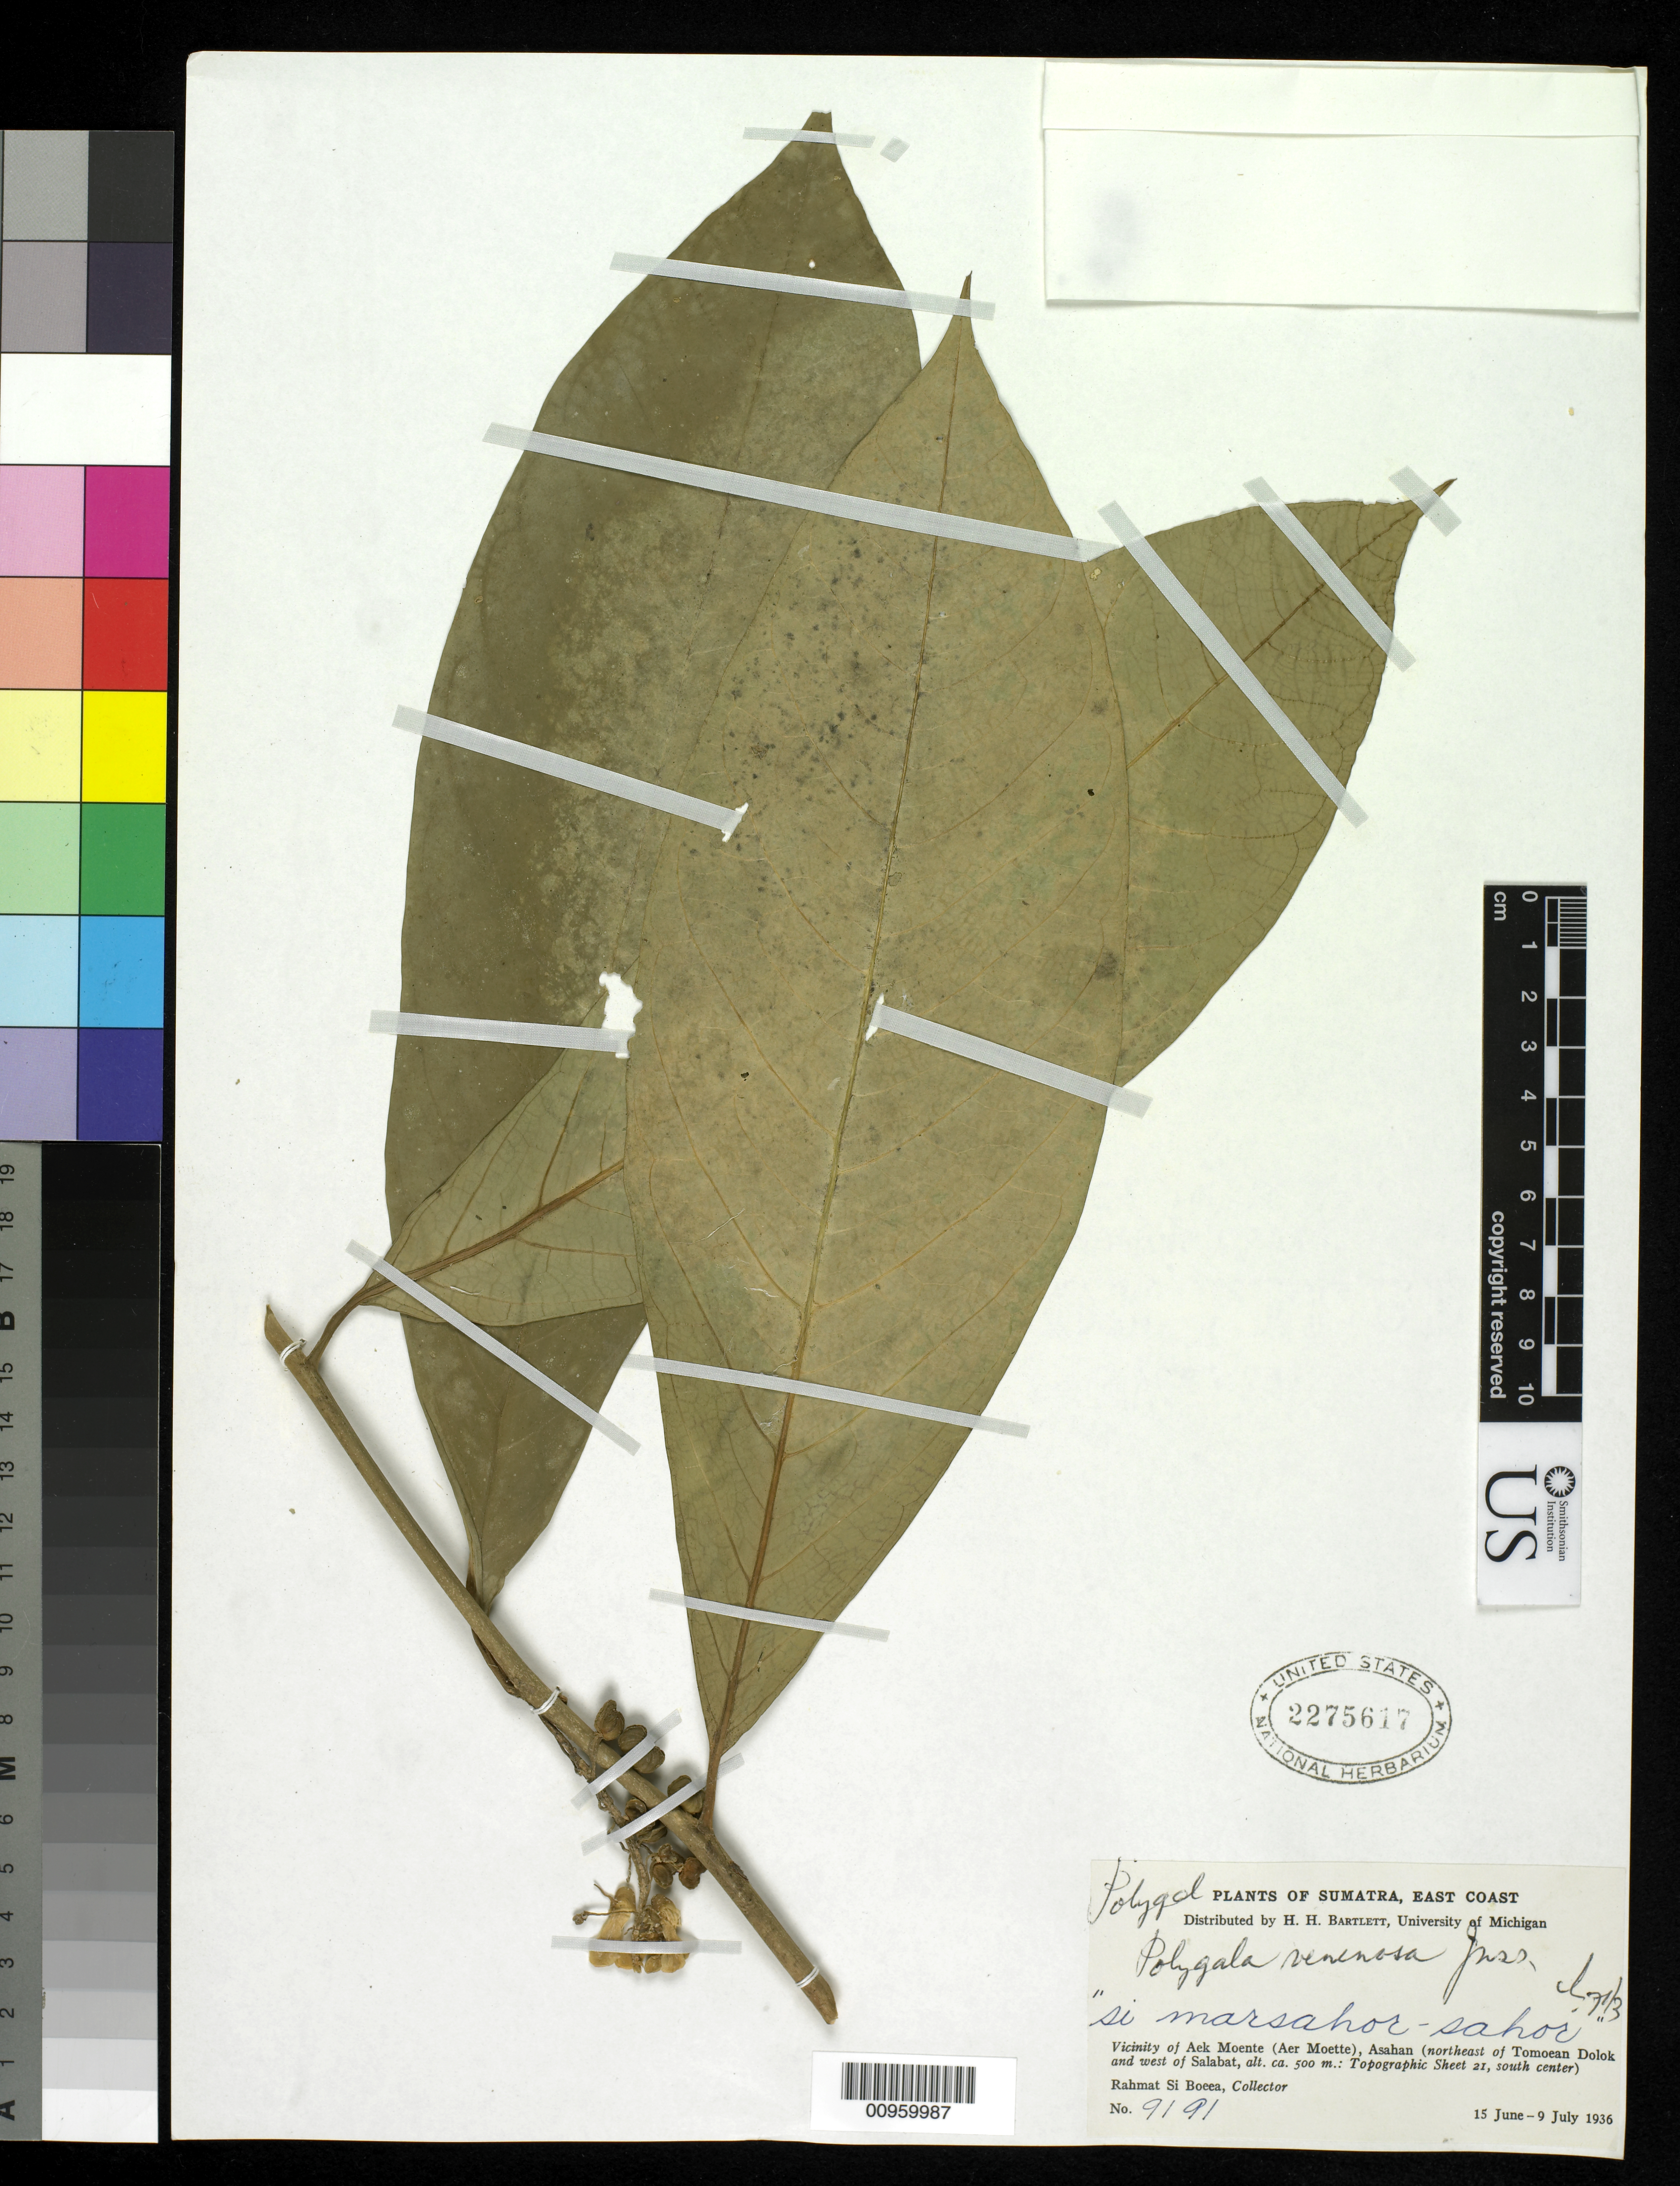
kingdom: Plantae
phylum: Tracheophyta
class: Magnoliopsida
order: Fabales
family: Polygalaceae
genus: Polygala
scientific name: Polygala venenosa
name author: Juss. ex Poir.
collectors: Rahmat Si Boeea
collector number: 9191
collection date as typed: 15 Jun 1936 to 09 Jul 1936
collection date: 1936-06-15/1936-07-09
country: Indonesia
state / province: Sumatra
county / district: Aceh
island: Sumatra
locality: Aek Moente (Aer Moette), Asahan (NE of Tomoean Dolok and W of Salabat). North Sumatra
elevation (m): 500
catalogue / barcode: US 2275617